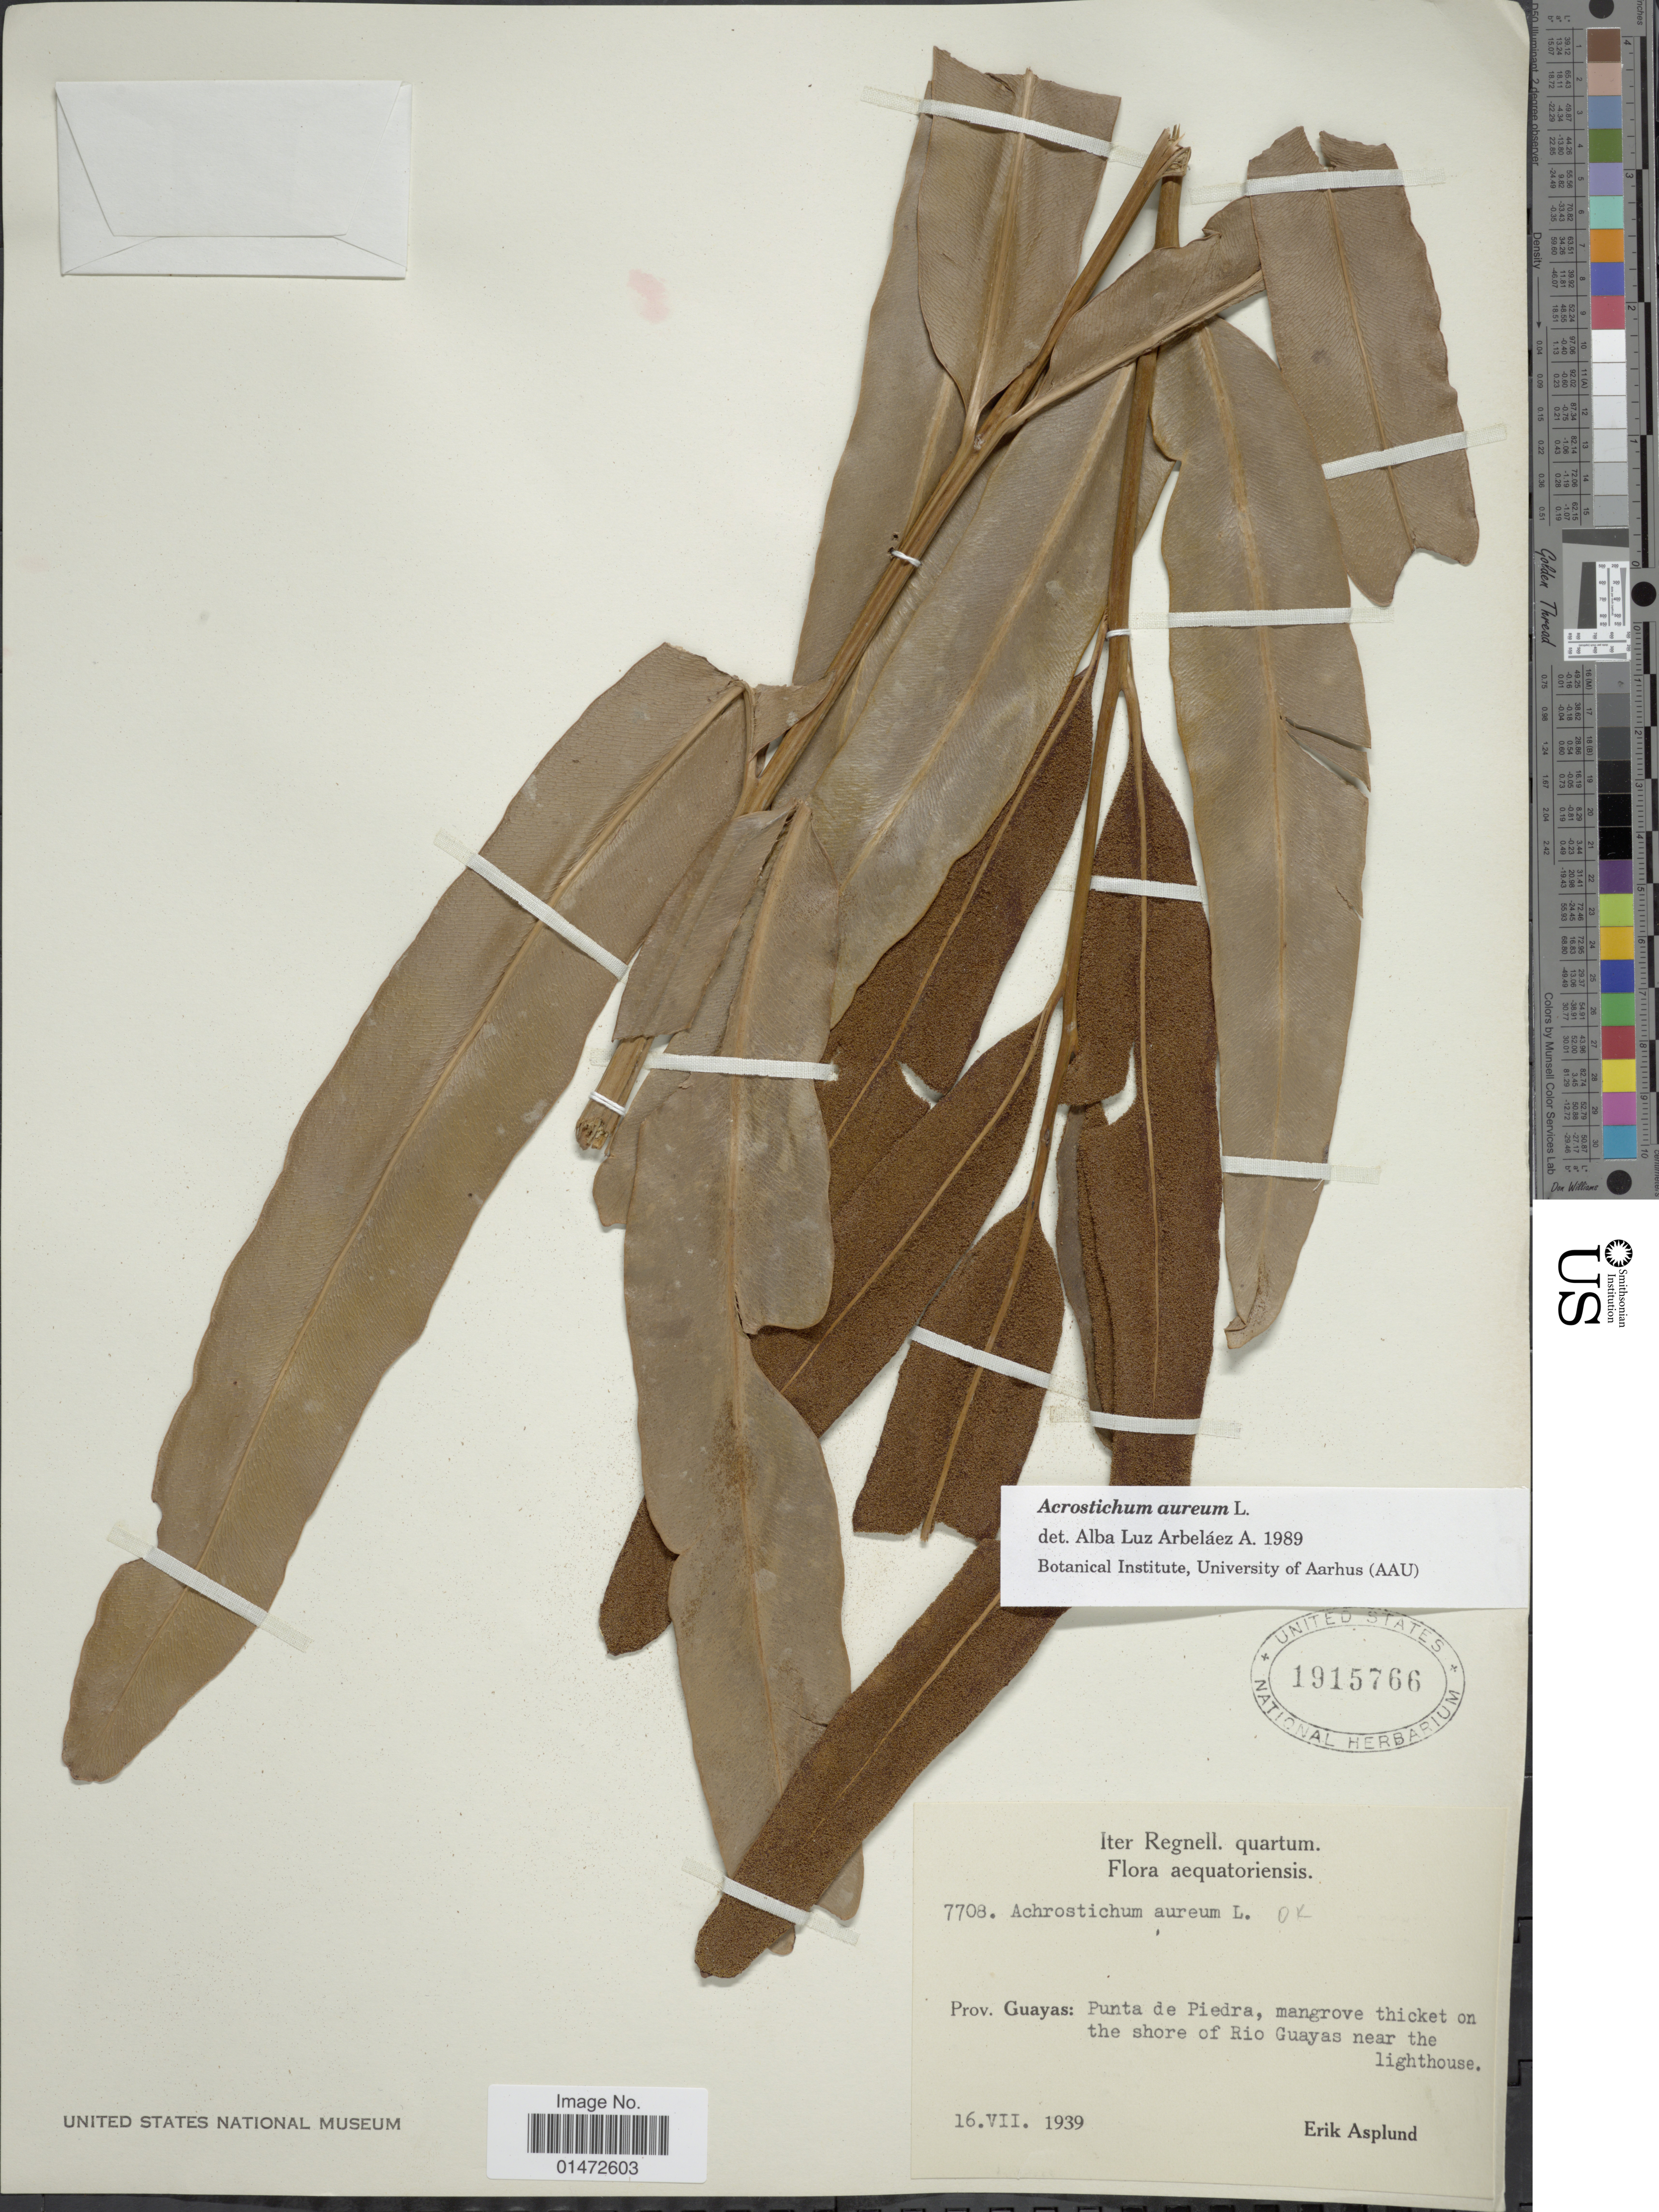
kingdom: Plantae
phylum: Tracheophyta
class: Polypodiopsida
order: Polypodiales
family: Pteridaceae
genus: Acrostichum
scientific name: Acrostichum aureum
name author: L.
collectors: E. Asplund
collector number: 7708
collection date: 1939-07-16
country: Ecuador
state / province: Guayas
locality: Punta de Piedra, mangrove thicket on the shore of Rio Guayas near the lighthouse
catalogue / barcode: US 1915766